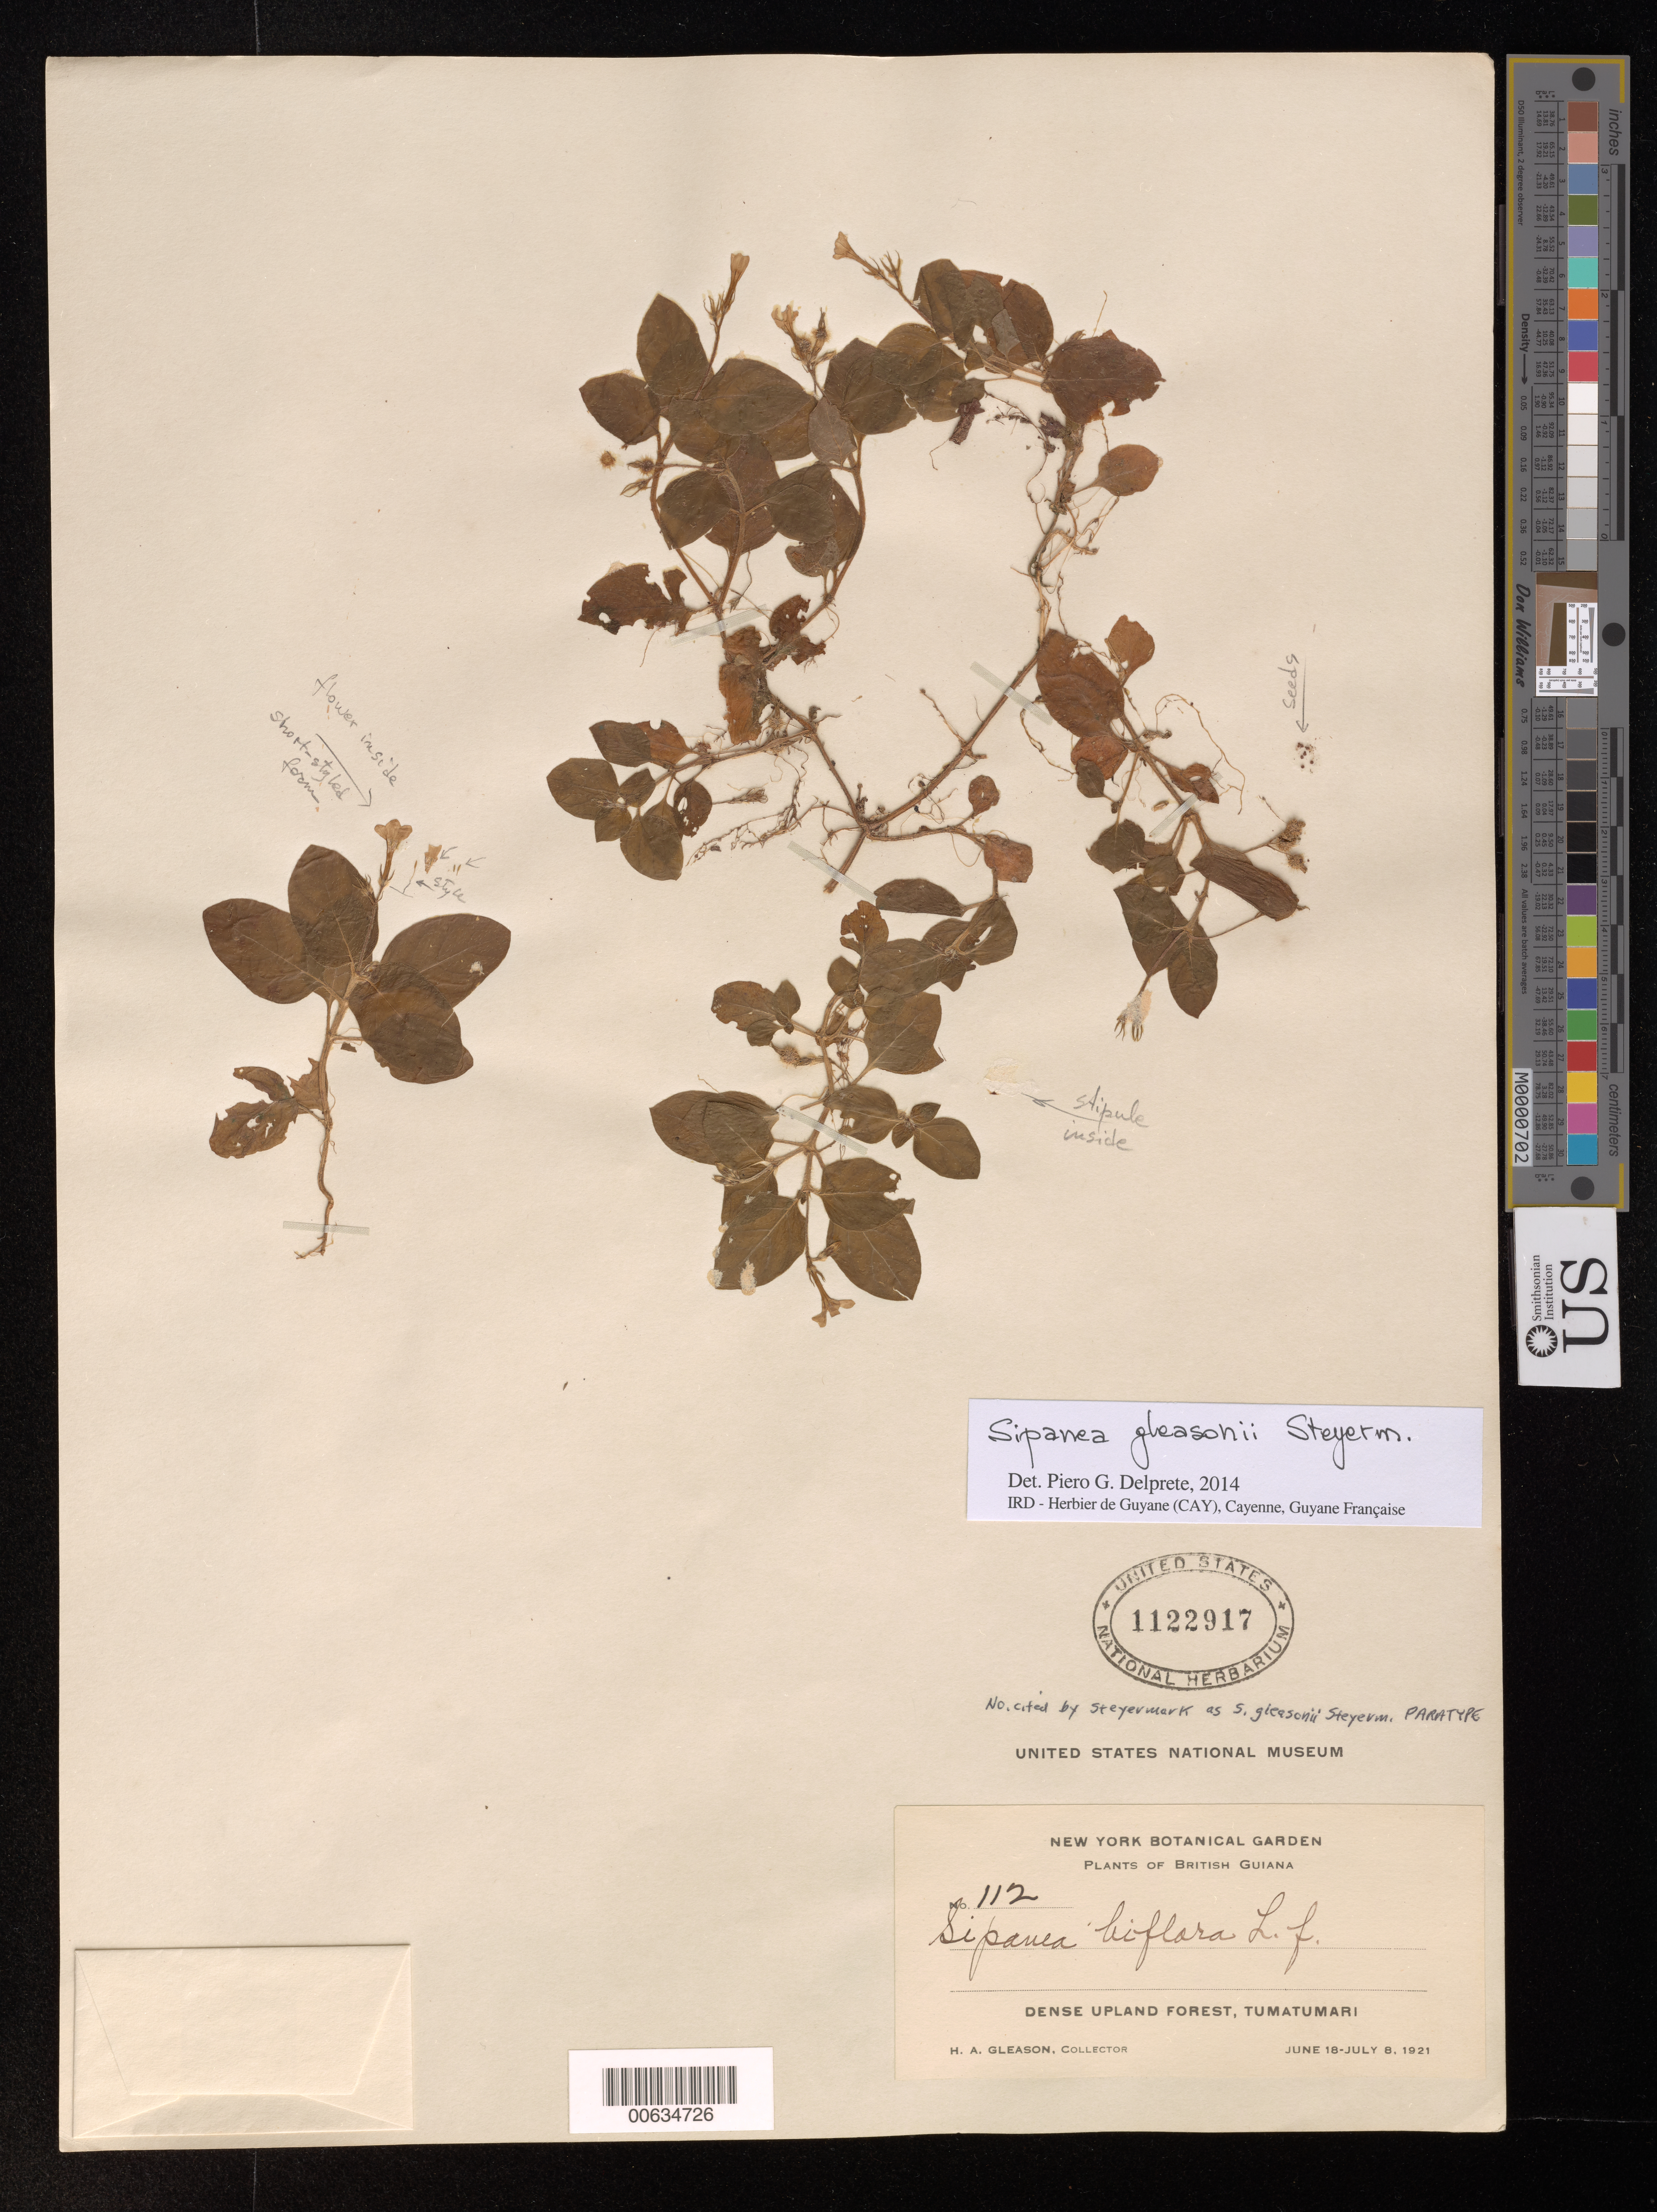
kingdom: Plantae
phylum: Tracheophyta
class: Magnoliopsida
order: Gentianales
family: Rubiaceae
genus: Sipanea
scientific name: Sipanea gleasonii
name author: Steyerm.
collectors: H. A. Gleason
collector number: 112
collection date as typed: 18-Jun-21 to 8-Jul-21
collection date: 1921-06-18/1921-07-08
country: Guyana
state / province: Potaro-Siparuni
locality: Tumatumari Village, Potaro R.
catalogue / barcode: US 1122917